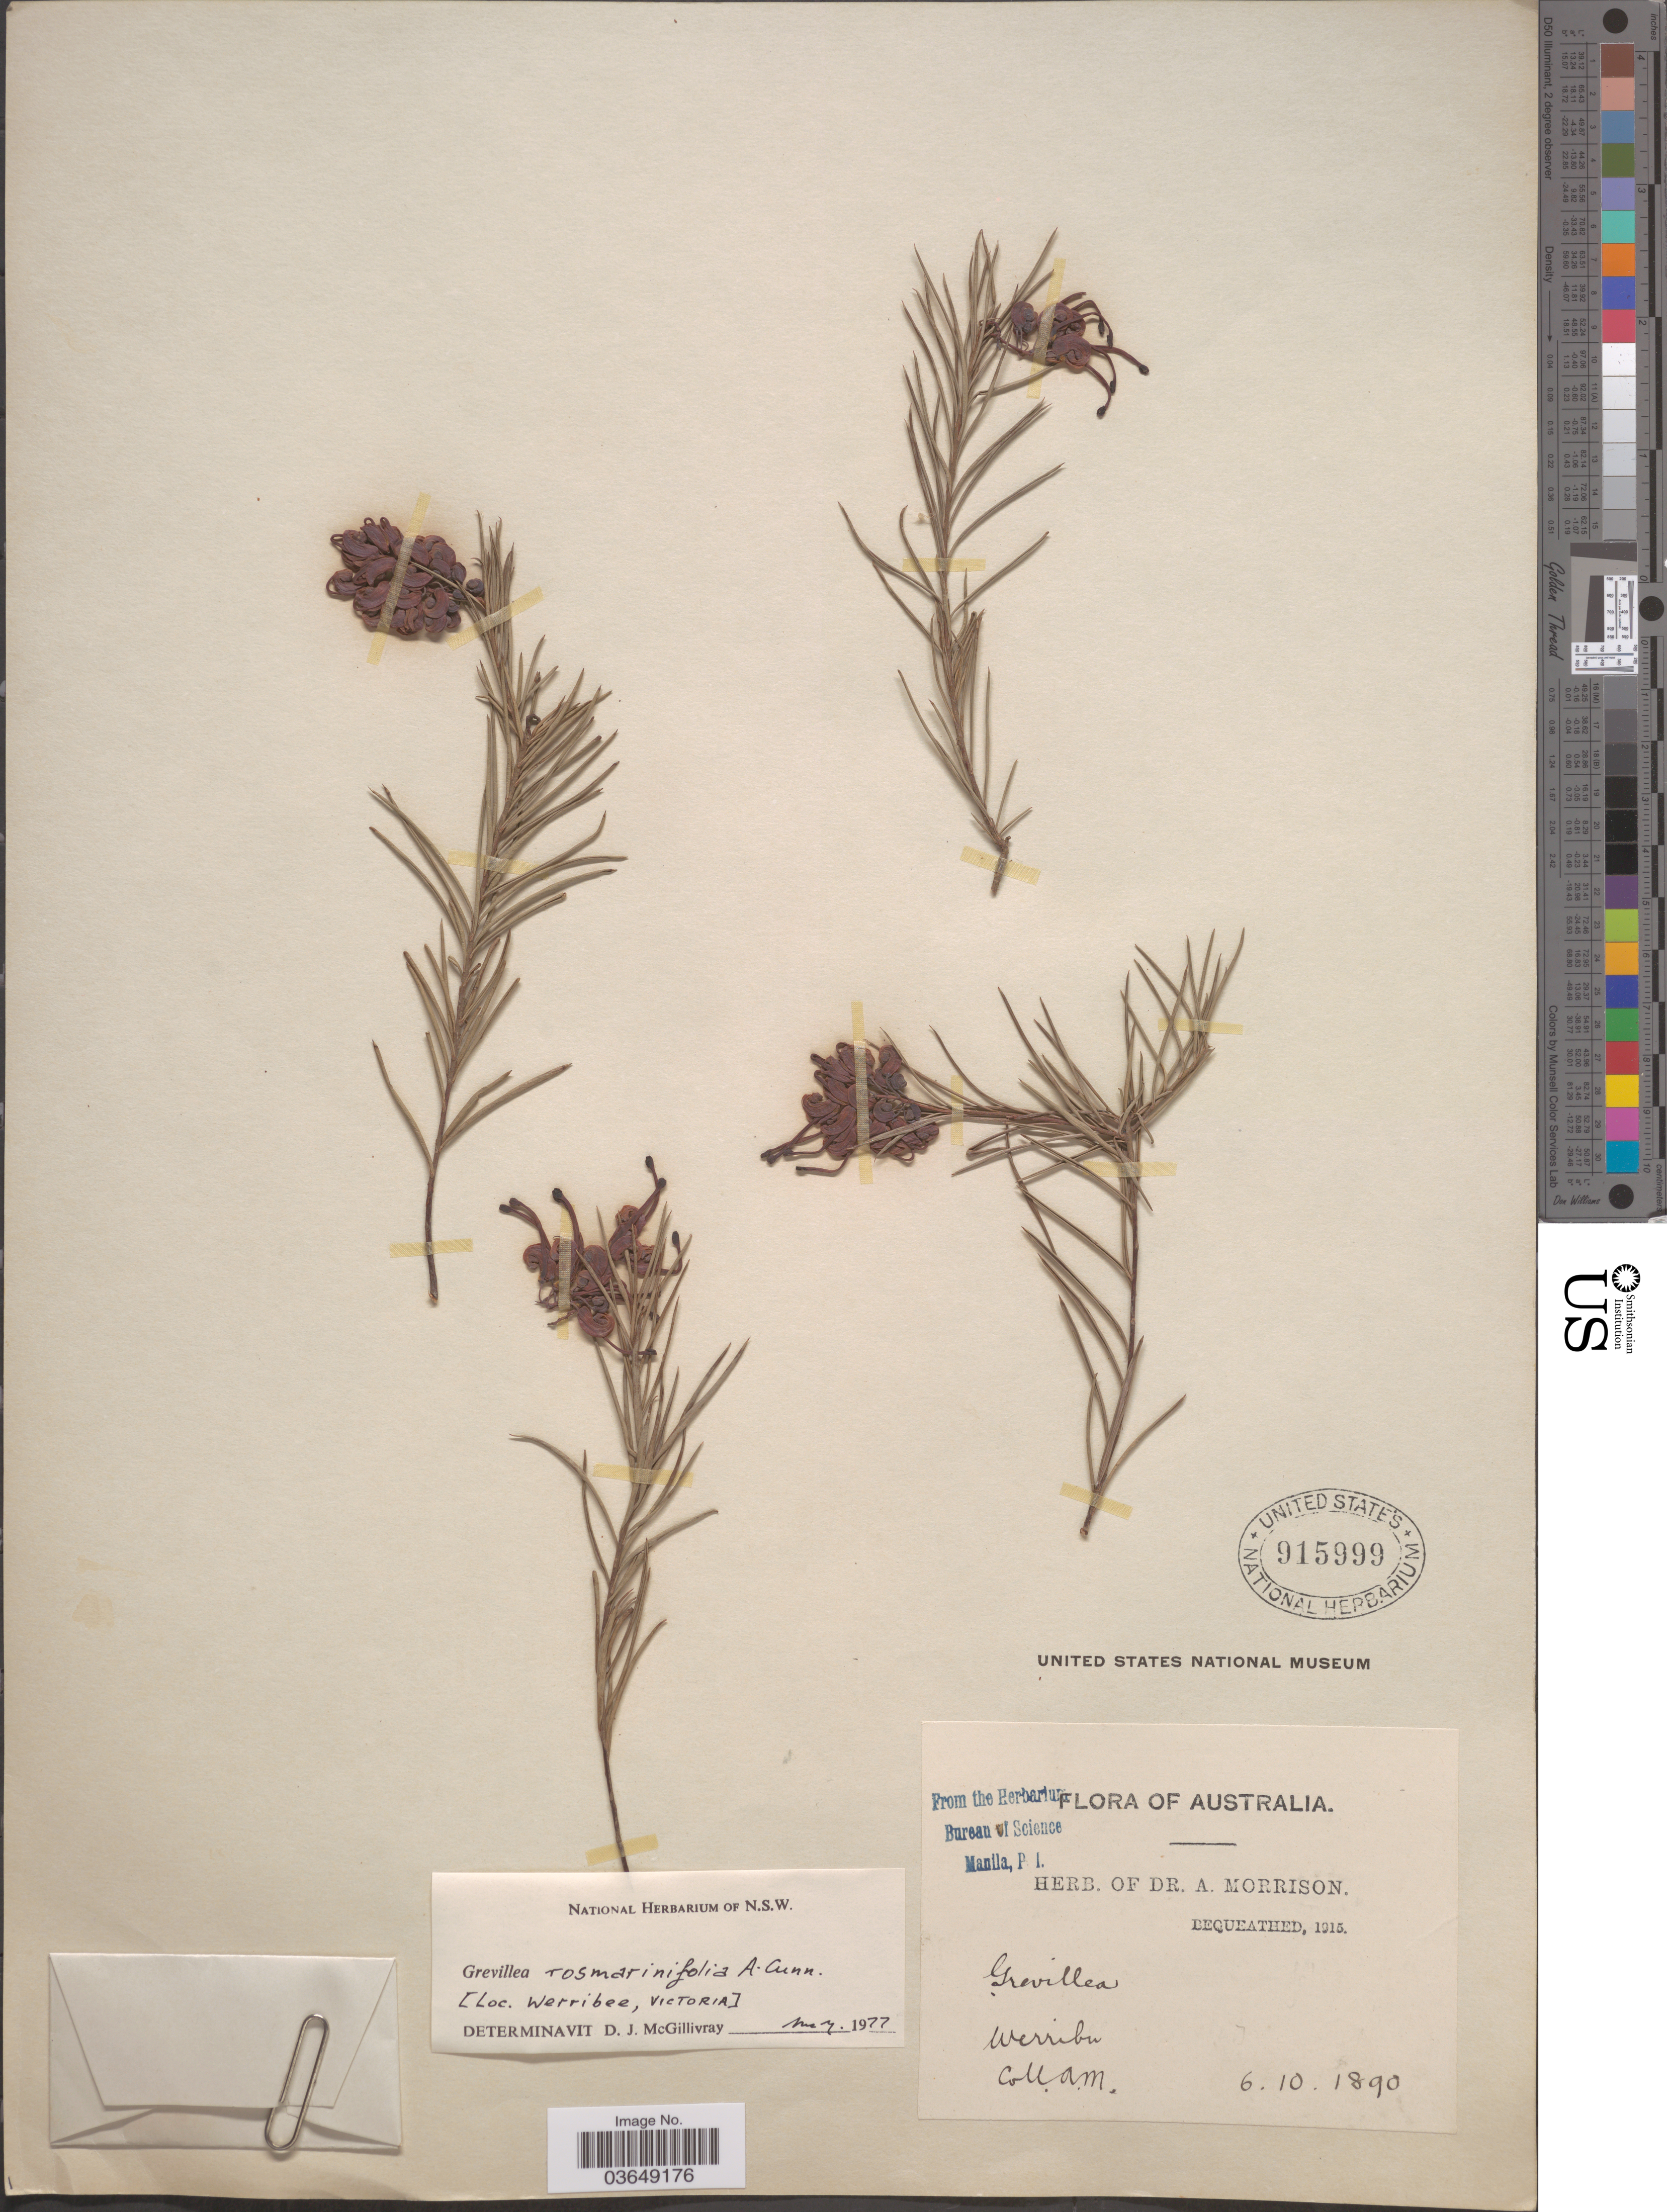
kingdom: Plantae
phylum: Tracheophyta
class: Magnoliopsida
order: Proteales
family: Proteaceae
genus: Grevillea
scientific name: Grevillea rosmarinifolia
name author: A. Cunn.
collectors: A. Morrison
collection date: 1890-10-06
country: Australia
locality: Werribee.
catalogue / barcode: US 915999